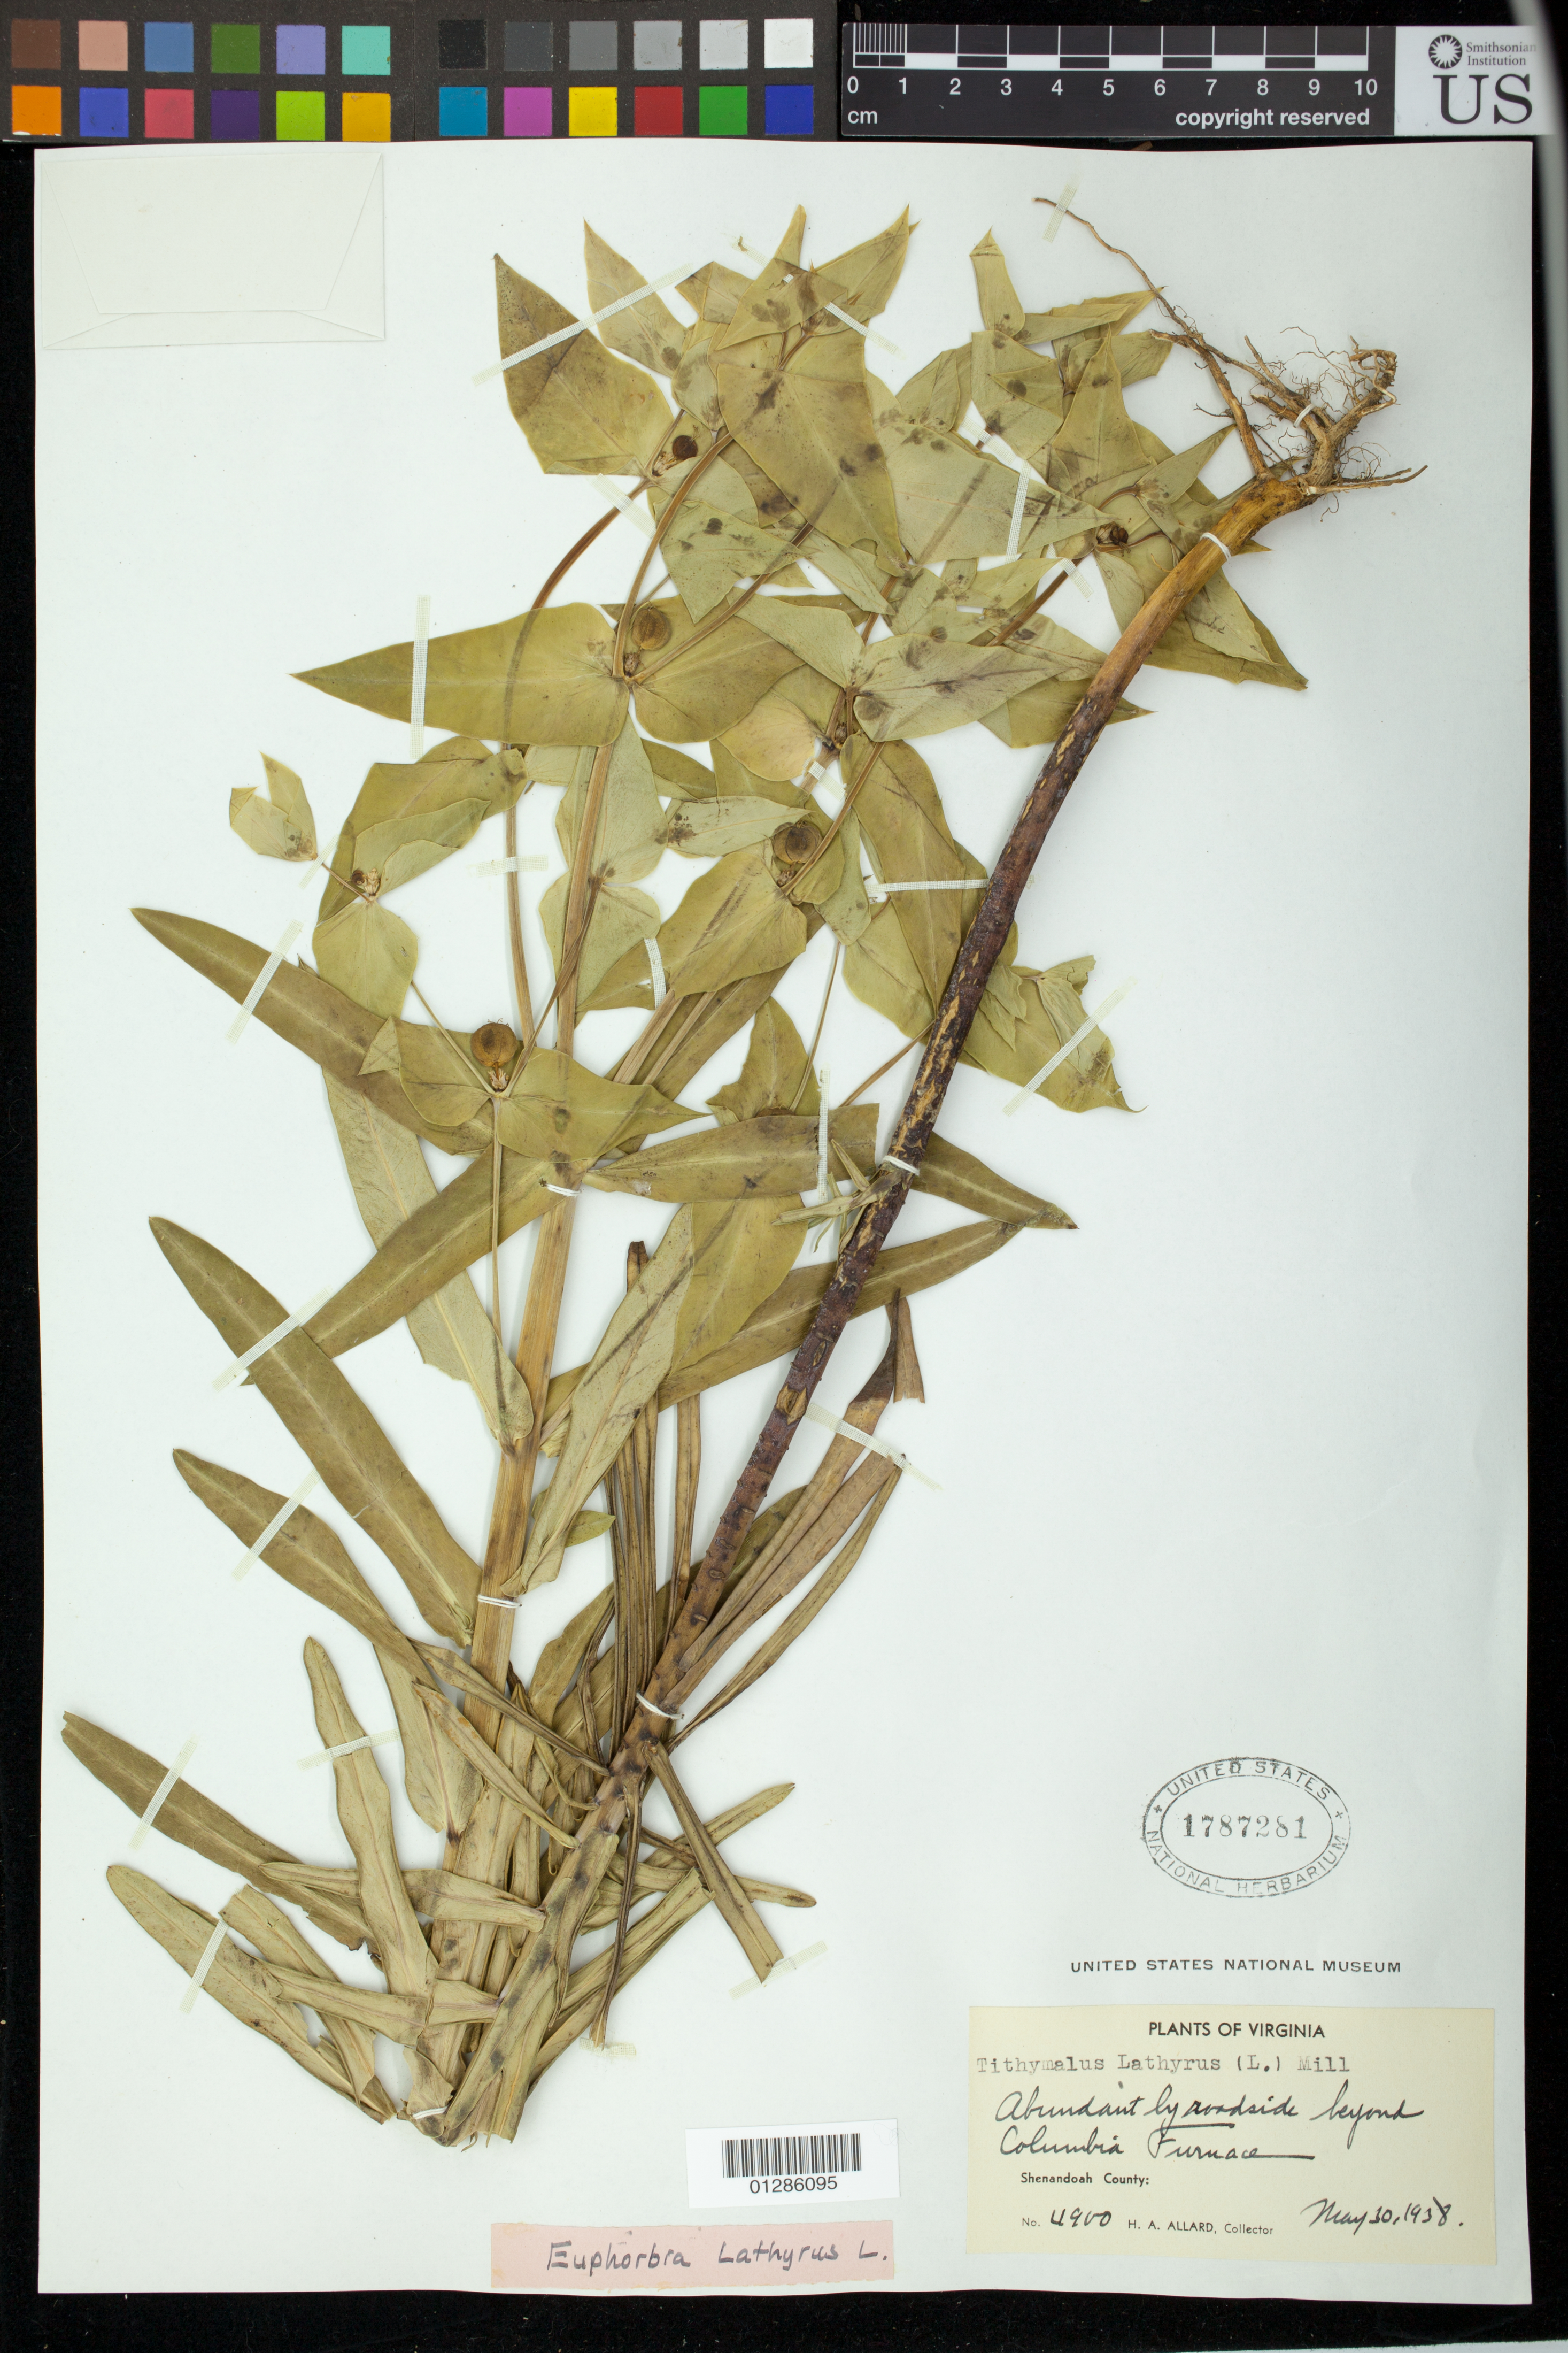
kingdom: Plantae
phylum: Tracheophyta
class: Magnoliopsida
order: Malpighiales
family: Euphorbiaceae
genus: Euphorbia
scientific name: Euphorbia lathyris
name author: L.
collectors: H. A. Allard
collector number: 4900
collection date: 1938-05-30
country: United States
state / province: Virginia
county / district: Shenandoah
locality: Columbia Furnace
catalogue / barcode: US 1787281